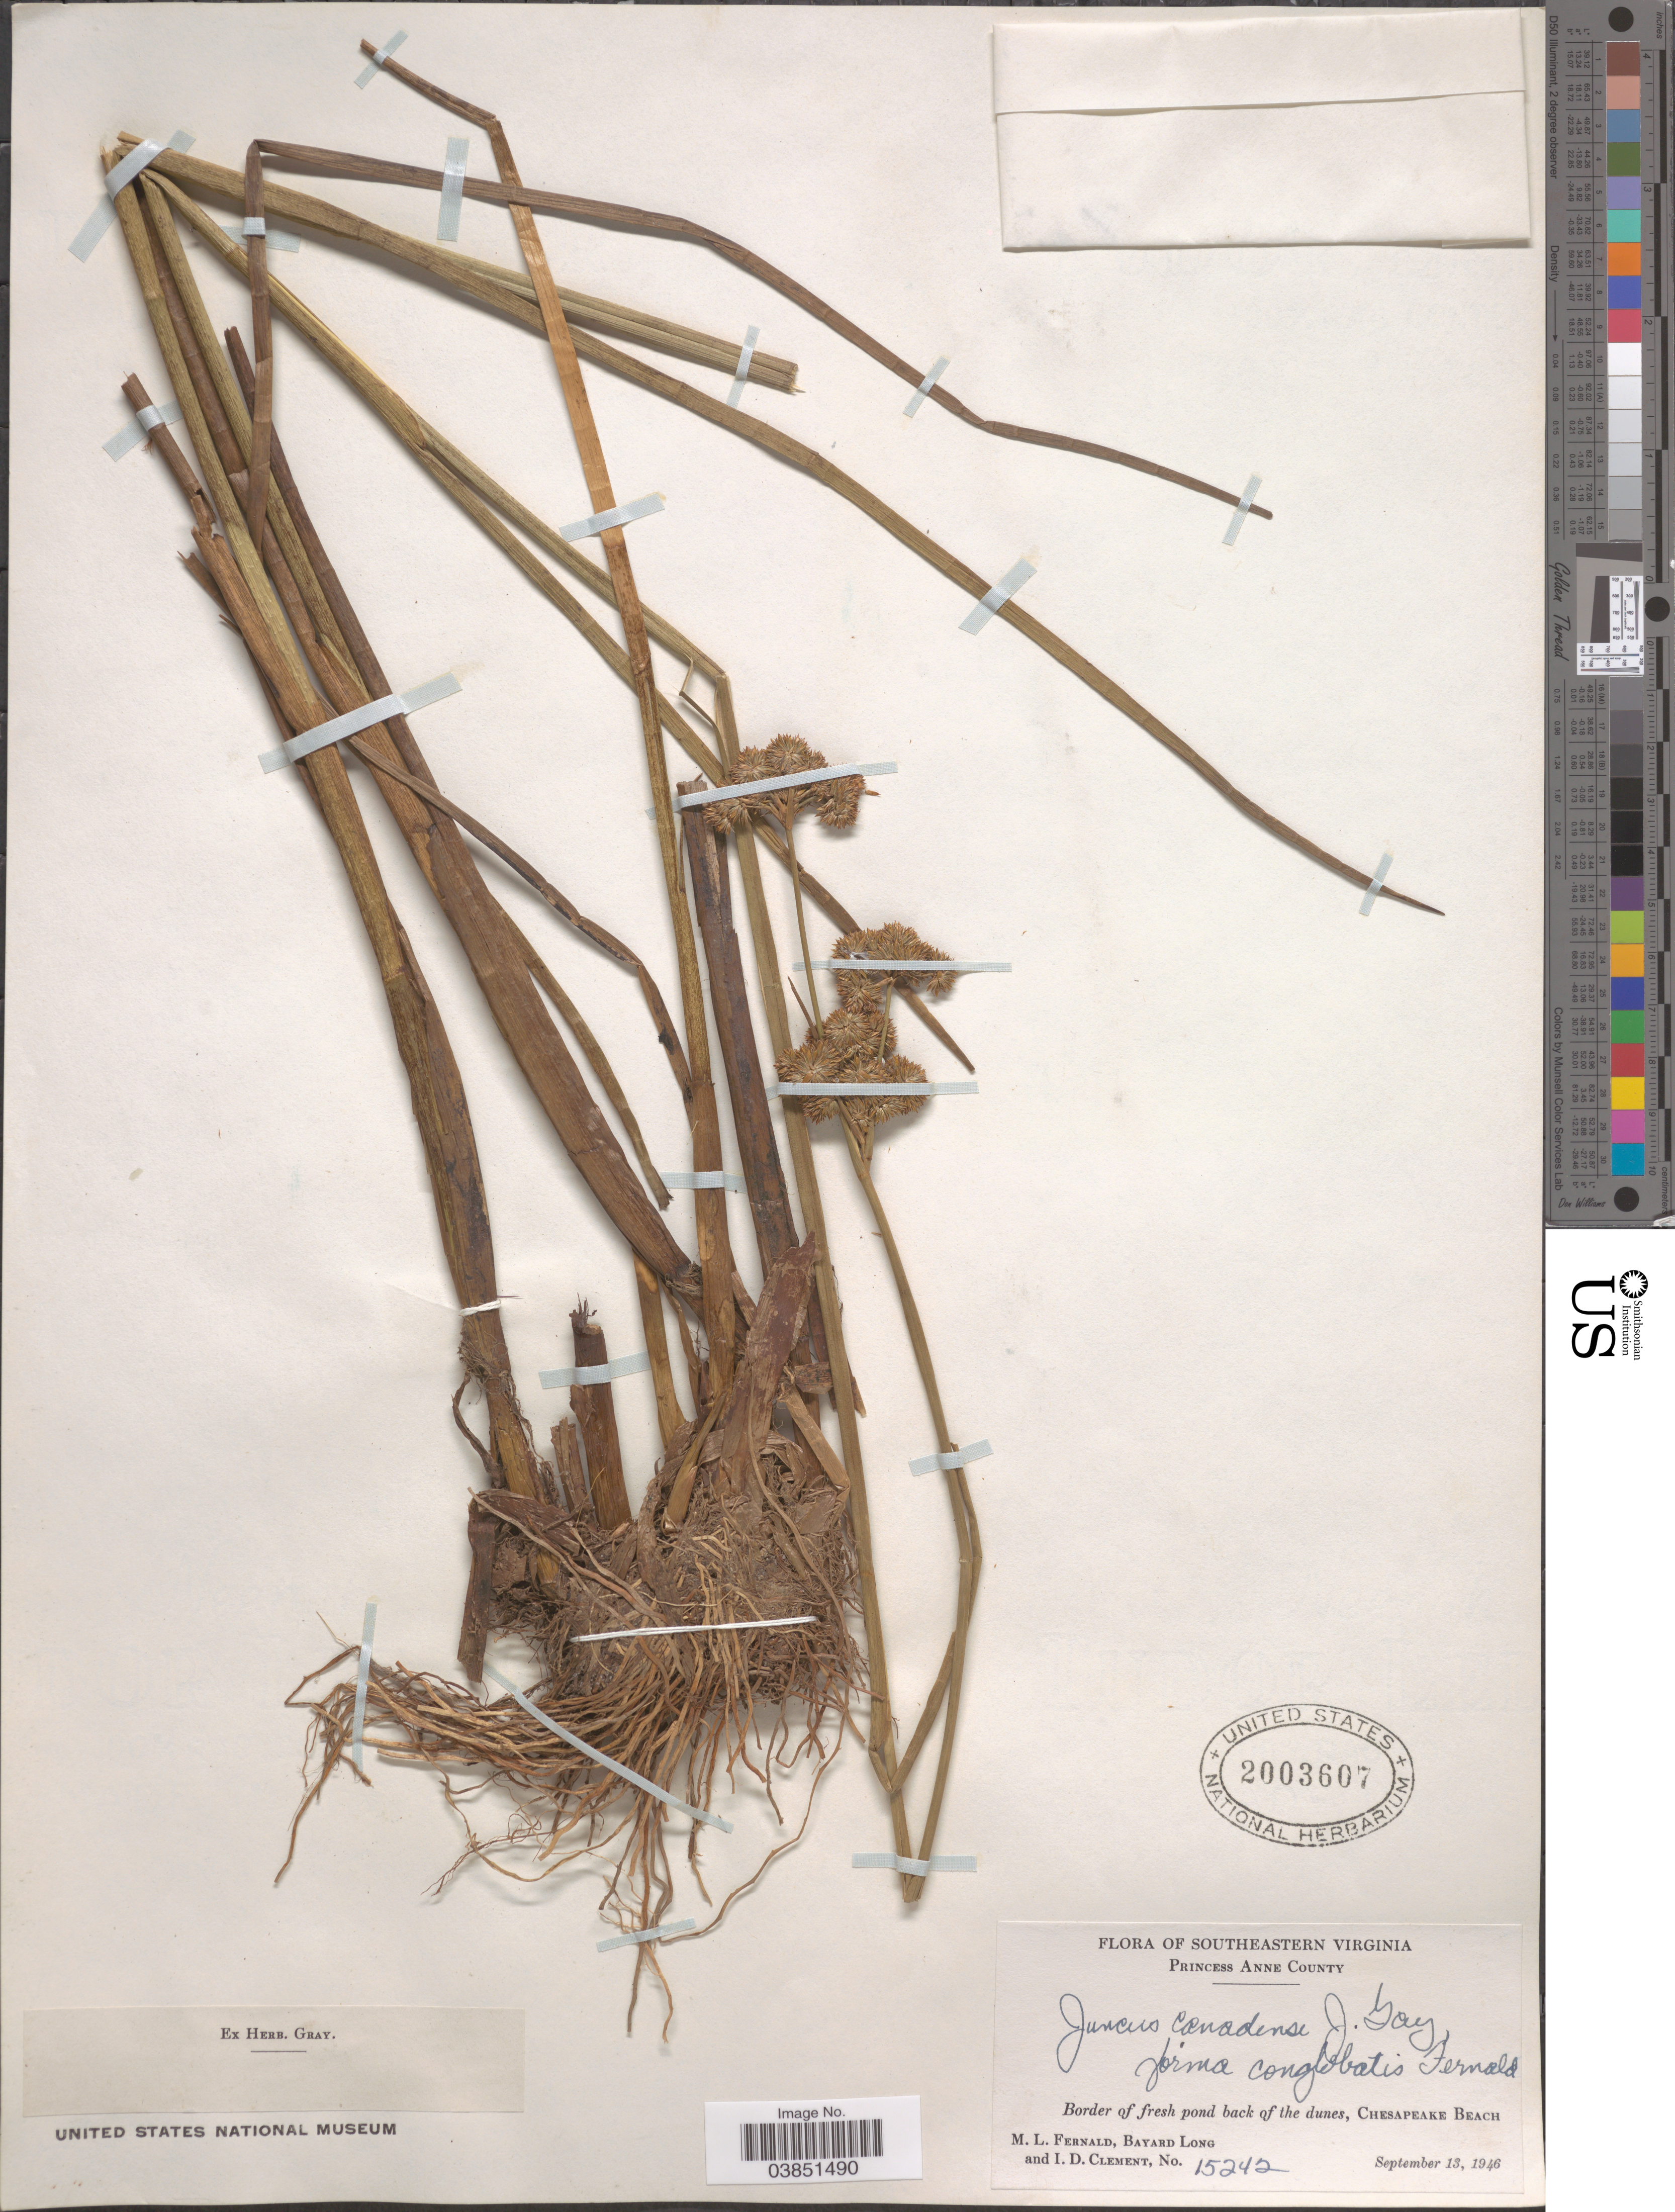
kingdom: Plantae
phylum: Tracheophyta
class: Liliopsida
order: Poales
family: Juncaceae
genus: Juncus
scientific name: Juncus canadensis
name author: J. Gay ex Laharpe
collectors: M. L. Fernald, B. Long & I. Clement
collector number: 15242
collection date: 1946-09-13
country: United States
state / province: Virginia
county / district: City of Virginia Beach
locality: Southeastern Virginia. Princess Anne County. Chesapeake Beach.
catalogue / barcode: US 2003607